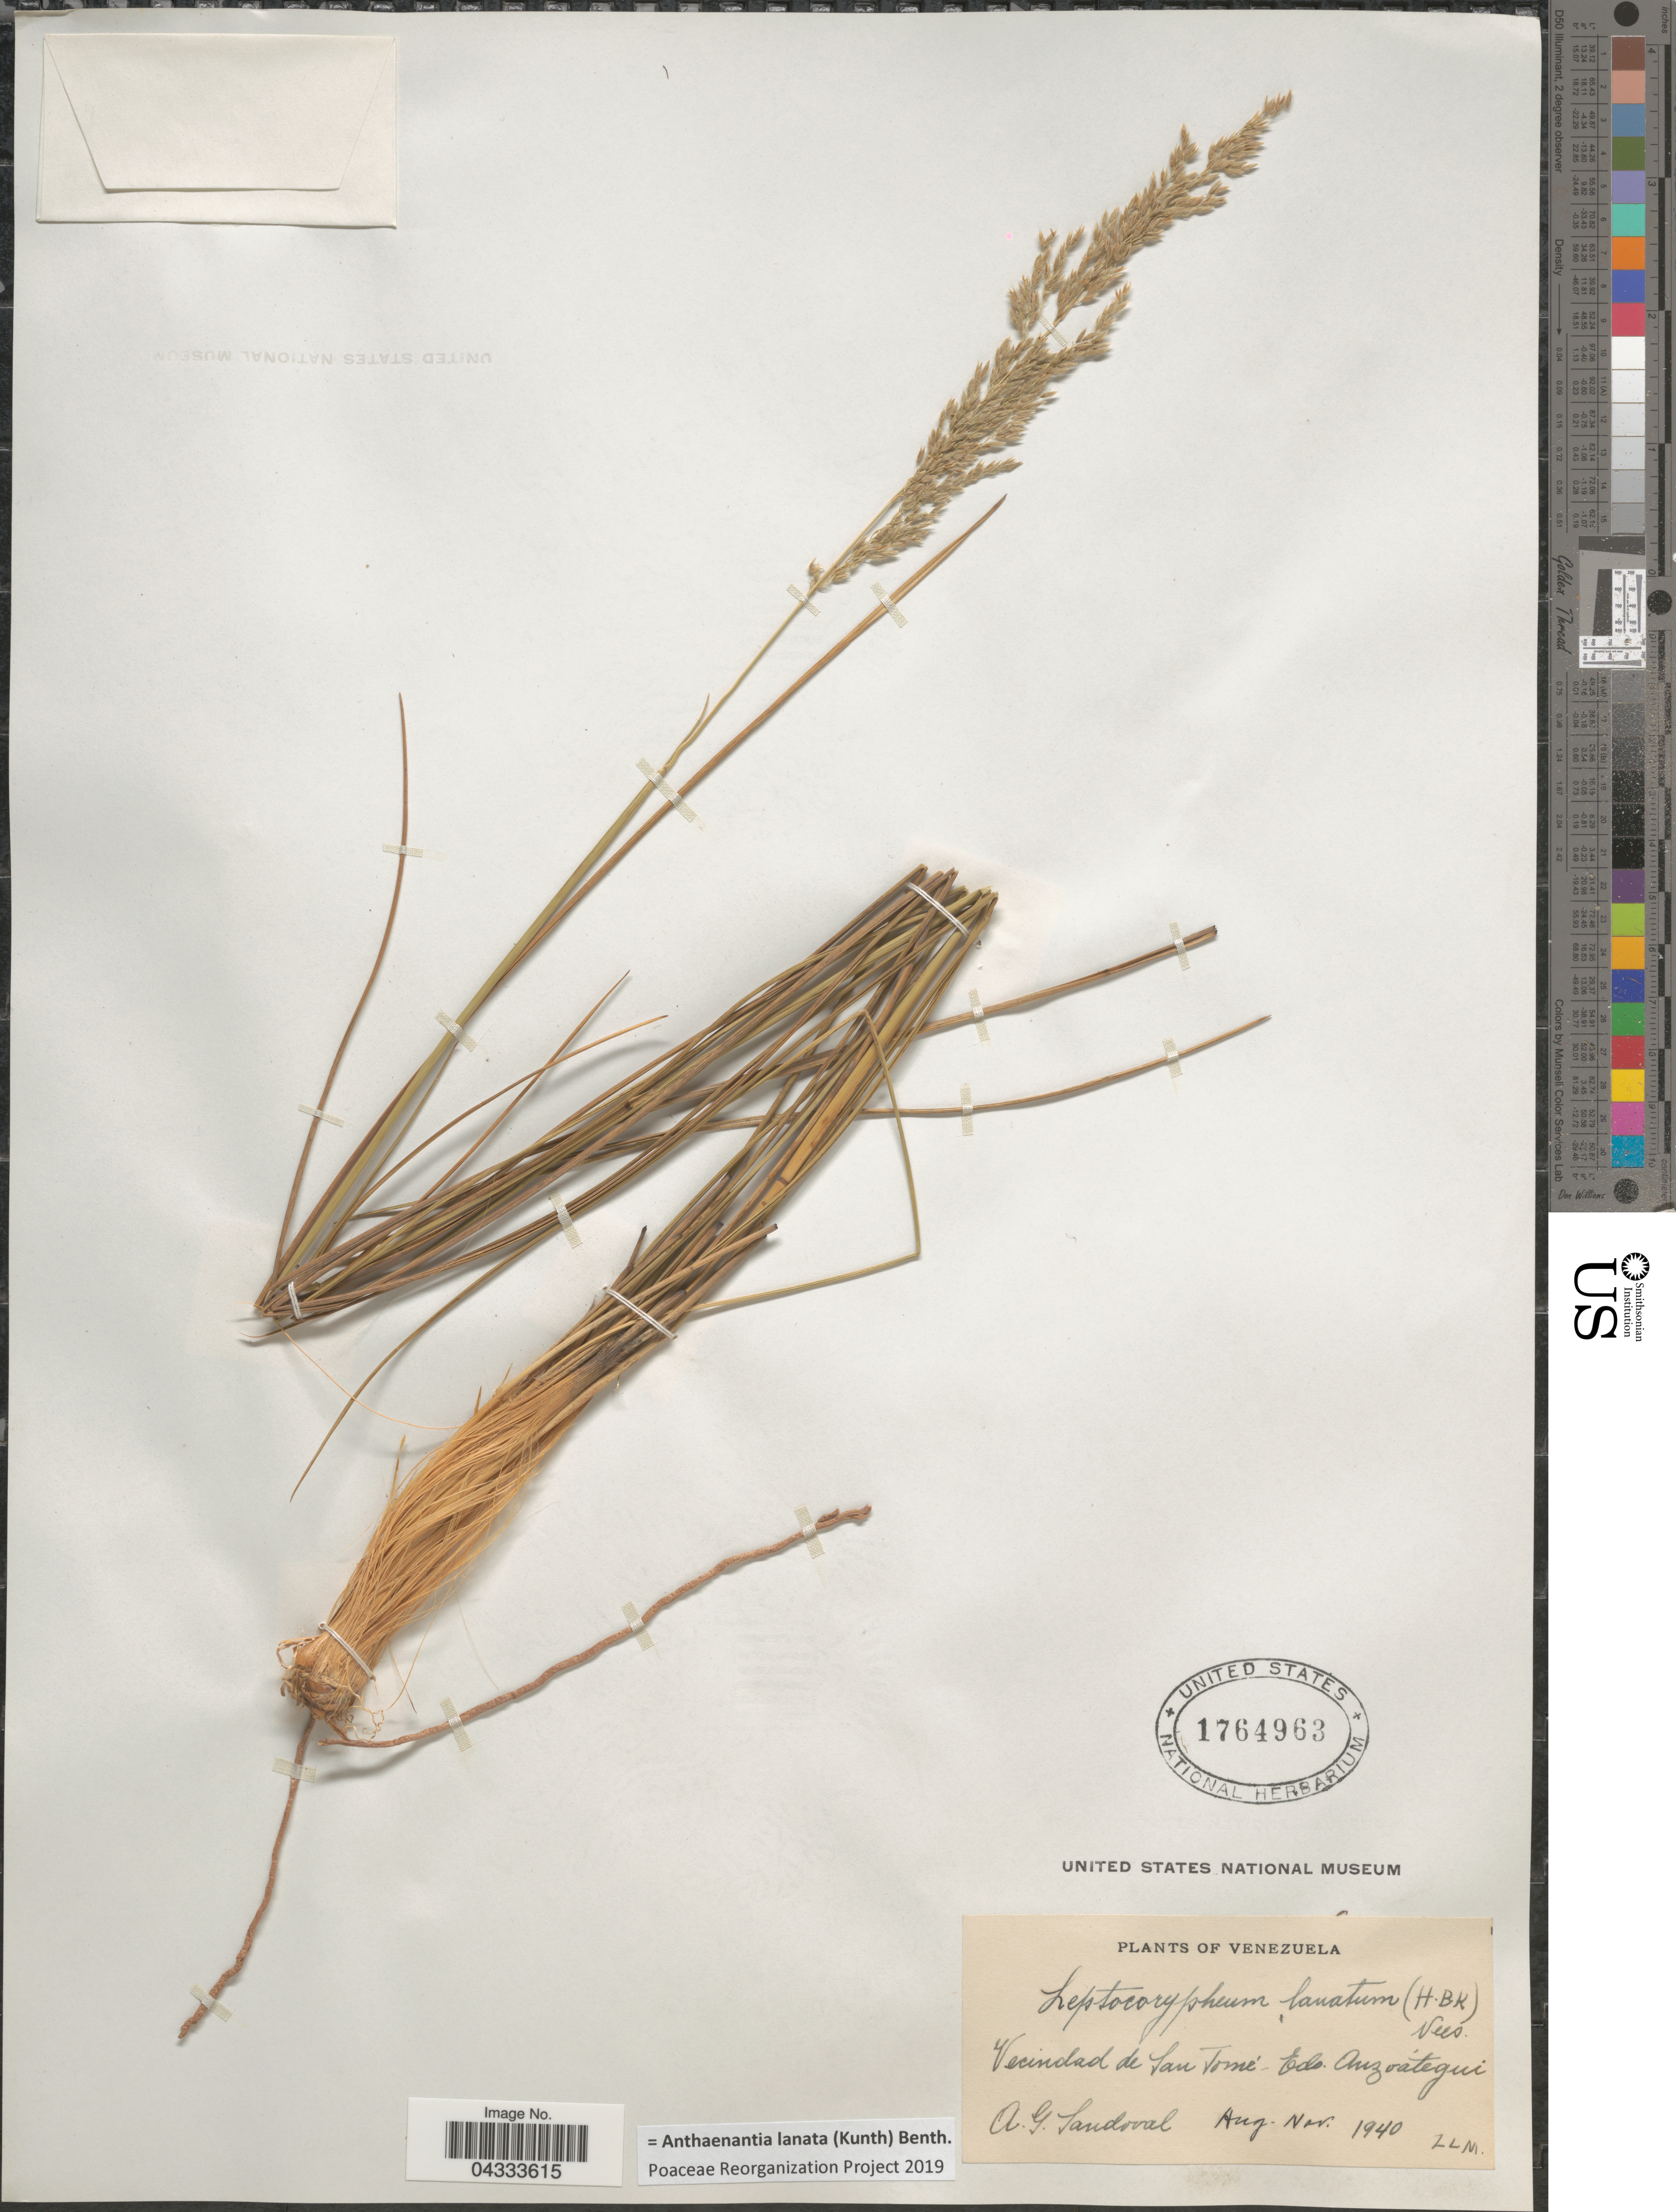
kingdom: Plantae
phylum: Tracheophyta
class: Liliopsida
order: Poales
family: Poaceae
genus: Anthaenantia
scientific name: Anthaenantia lanata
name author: (Kunth) Benth.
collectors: A. G. Sandoval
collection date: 1940-08/1940-11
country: Venezuela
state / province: Anzoategui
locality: Vecindad de San Tomé.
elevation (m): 22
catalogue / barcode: US 1764963